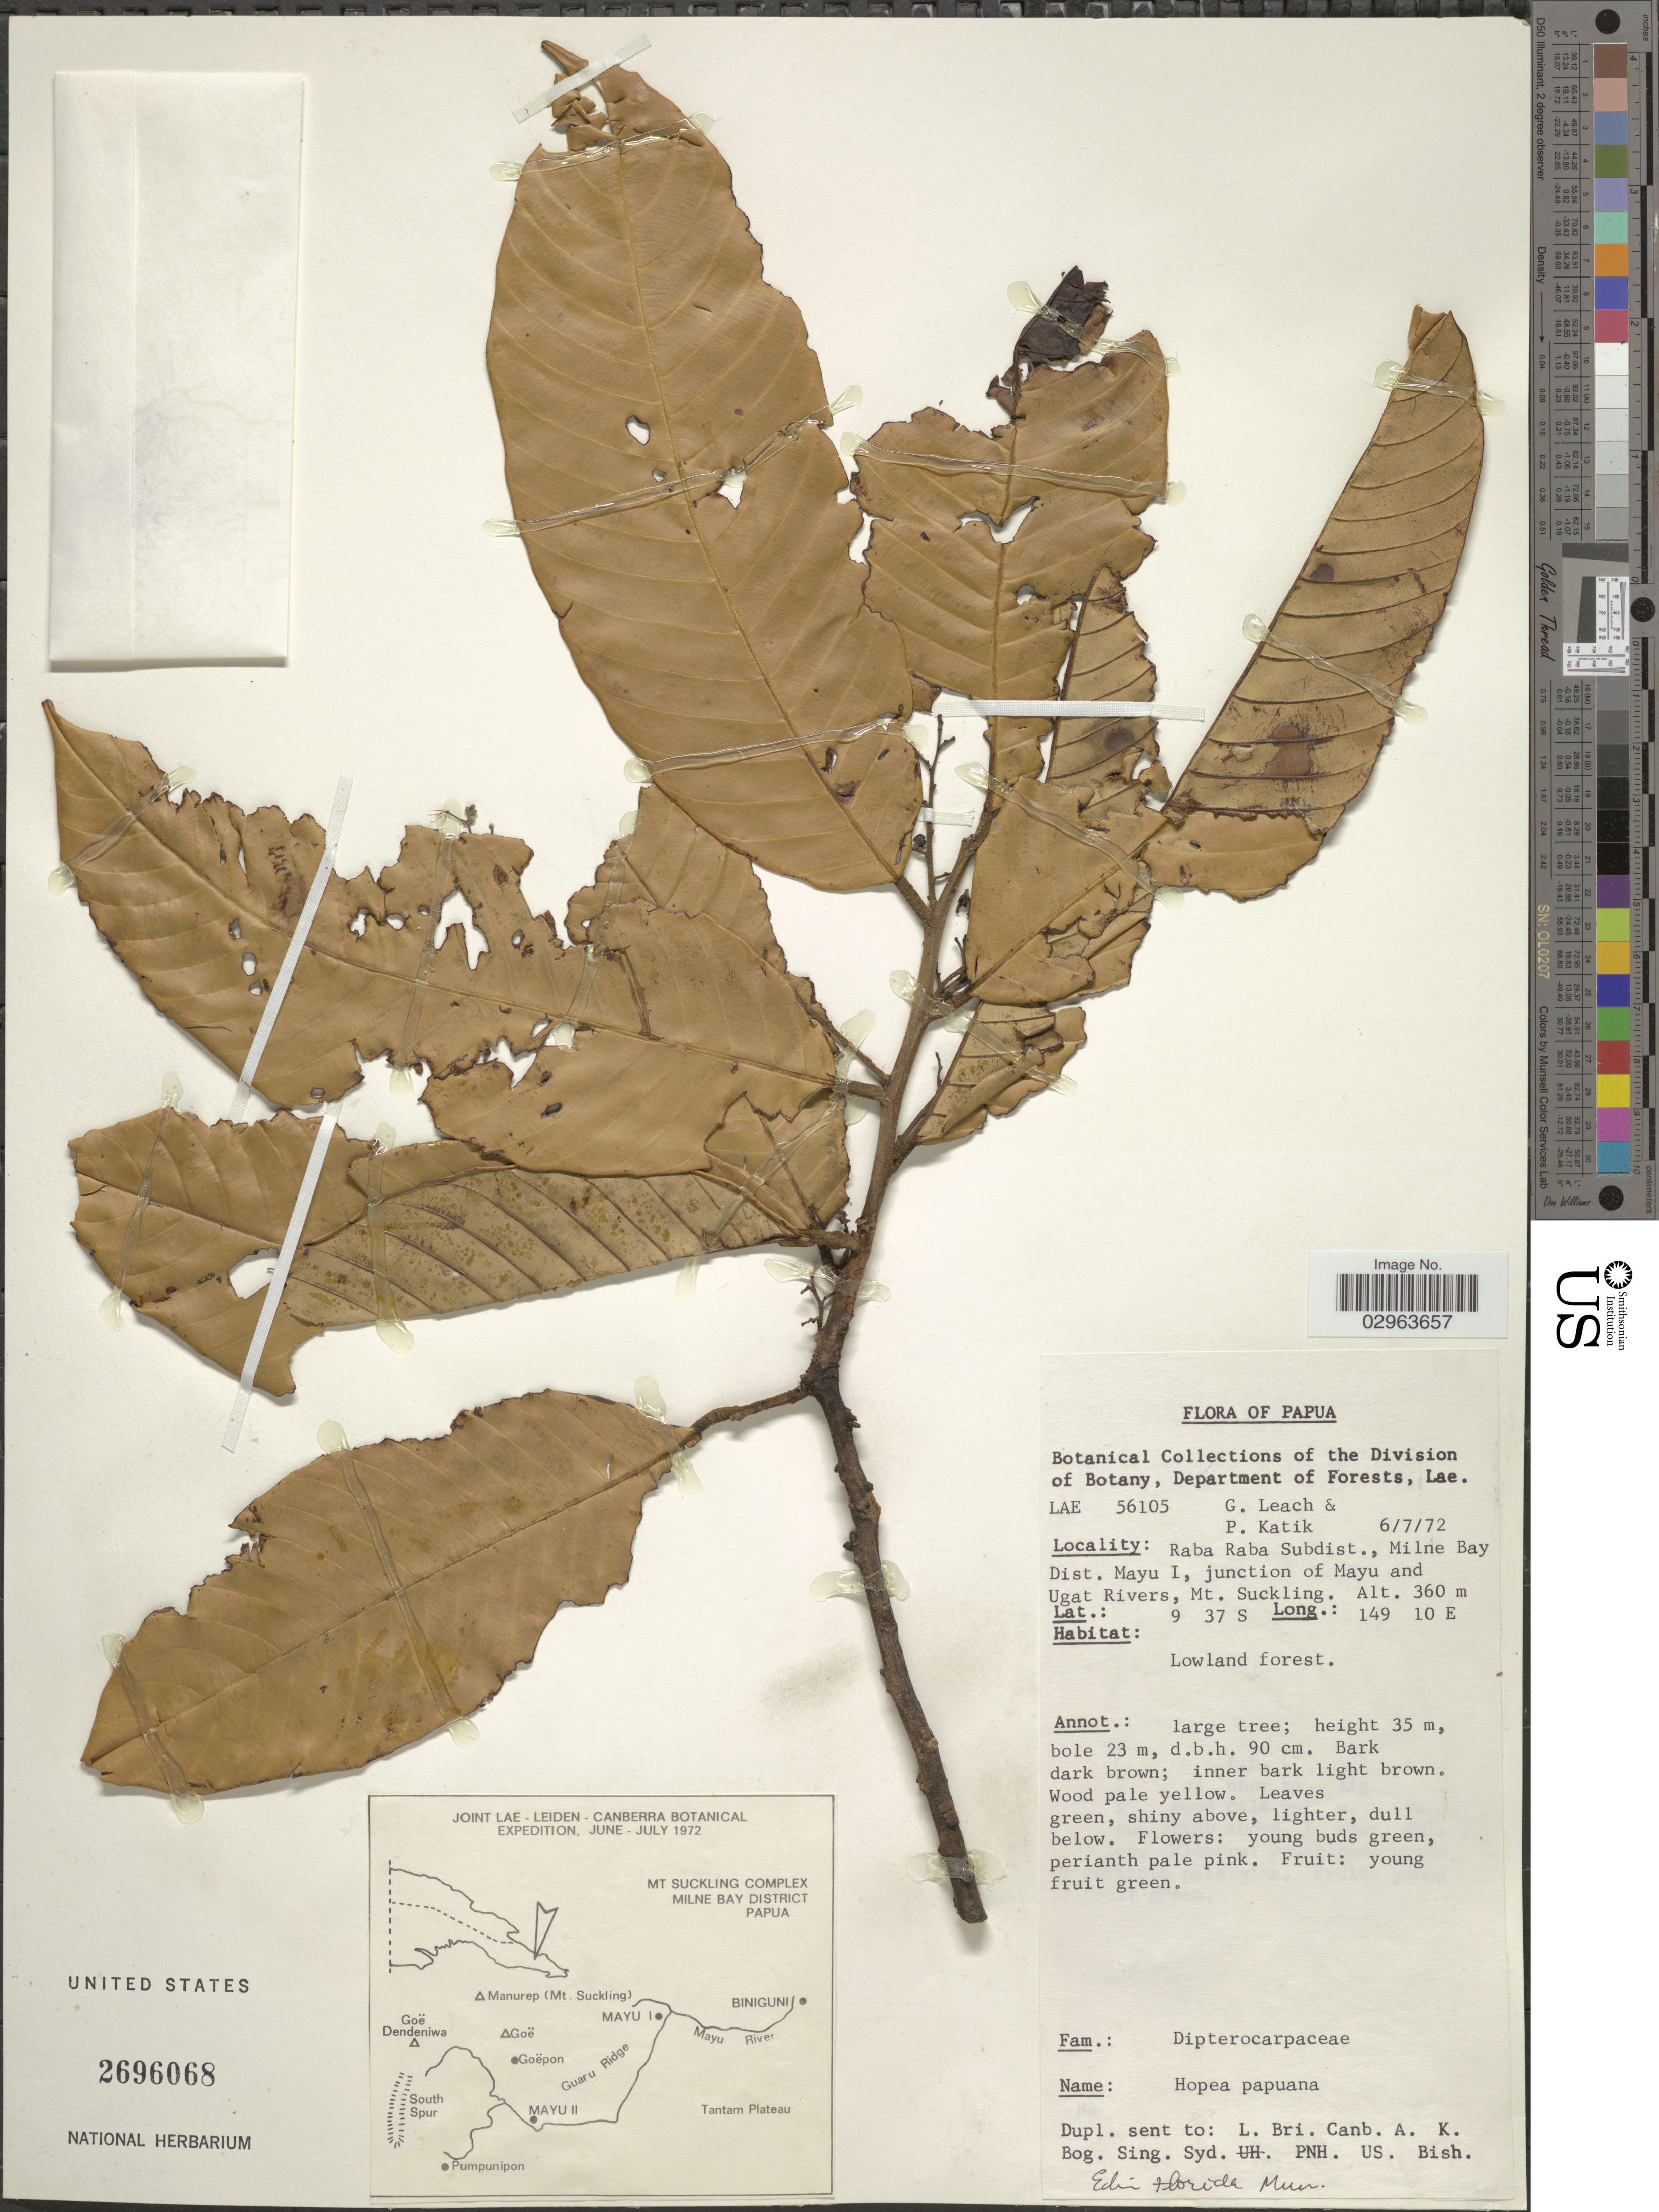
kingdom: Plantae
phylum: Tracheophyta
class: Magnoliopsida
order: Malvales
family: Dipterocarpaceae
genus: Hopea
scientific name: Hopea papuana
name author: Diels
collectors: G. Leach & P. Katik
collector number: LAE 56105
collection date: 1972-07-06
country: Papua New Guinea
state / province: Milne Bay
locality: Papua. Raba Raba Subdist., Milne Bay Dist. Mayu I, junction of Mayu and Ugat Rivers, Mt. Suckling.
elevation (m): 360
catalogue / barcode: US 2696068